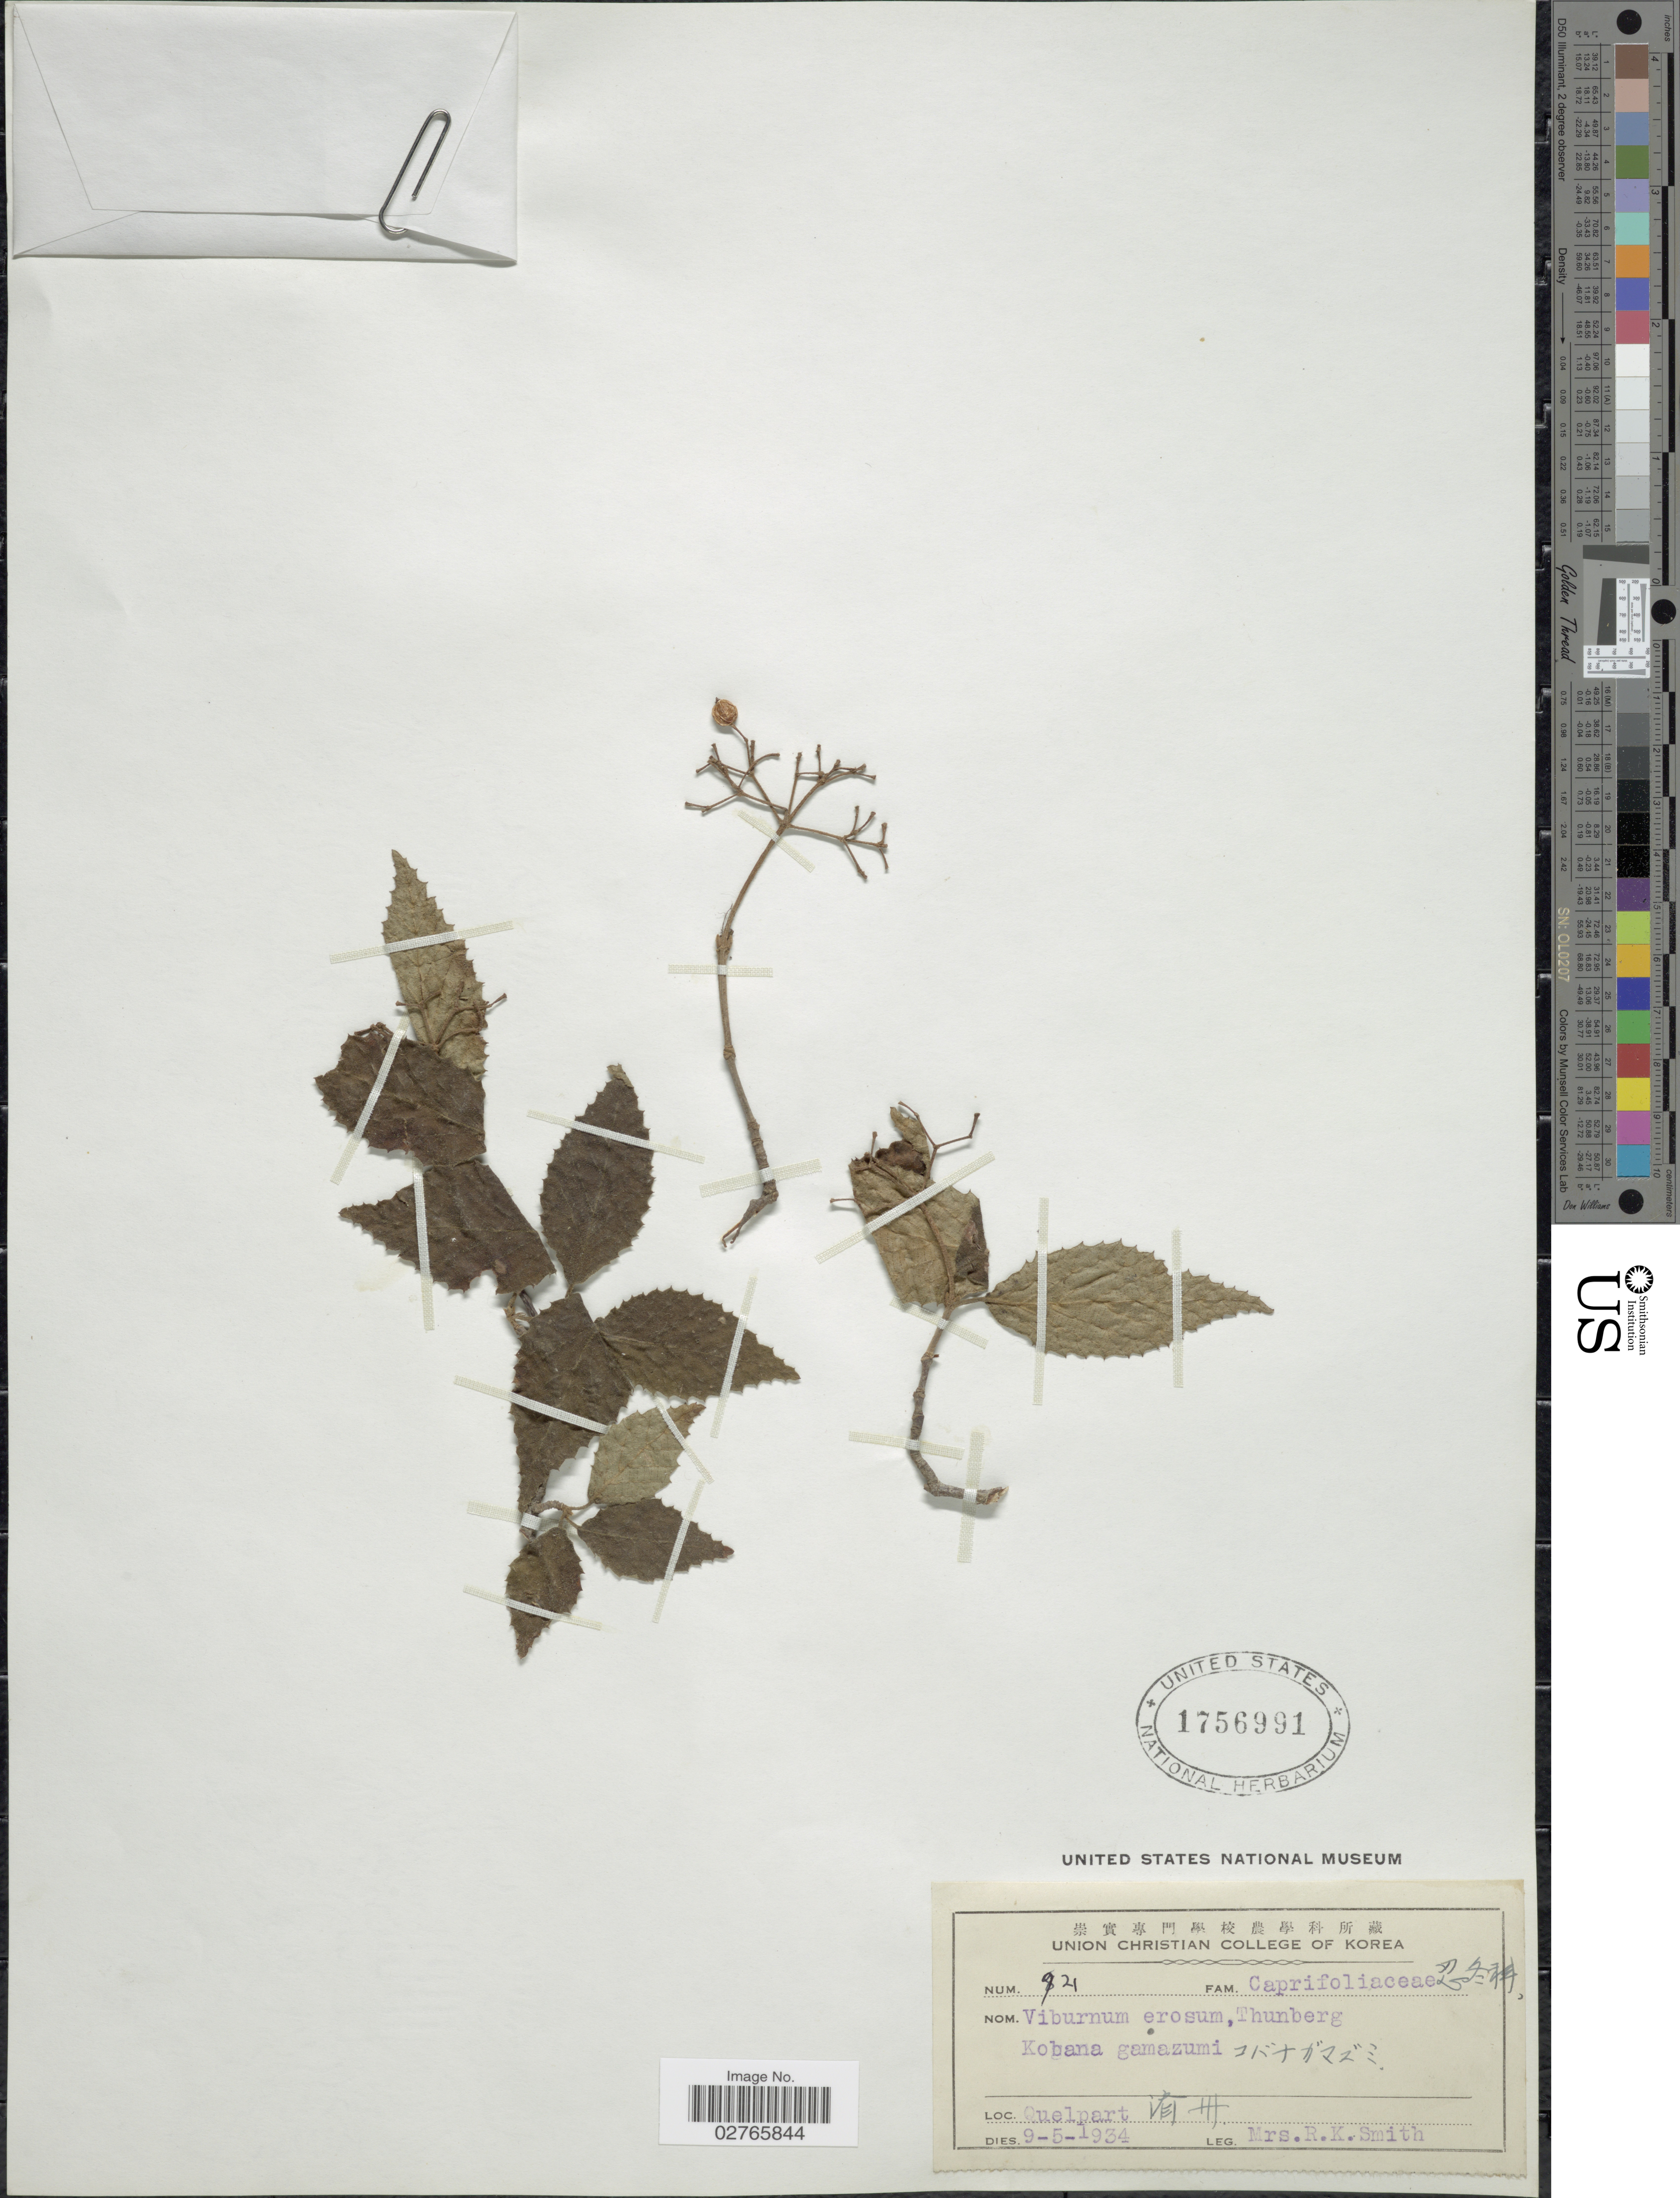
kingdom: Plantae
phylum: Tracheophyta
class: Magnoliopsida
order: Dipsacales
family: Viburnaceae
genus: Viburnum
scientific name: Viburnum erosum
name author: Thunb.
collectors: Mrs. R. K. Smith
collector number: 821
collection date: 1934-05-09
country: South Korea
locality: Quelpart, X.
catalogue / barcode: US 1756991